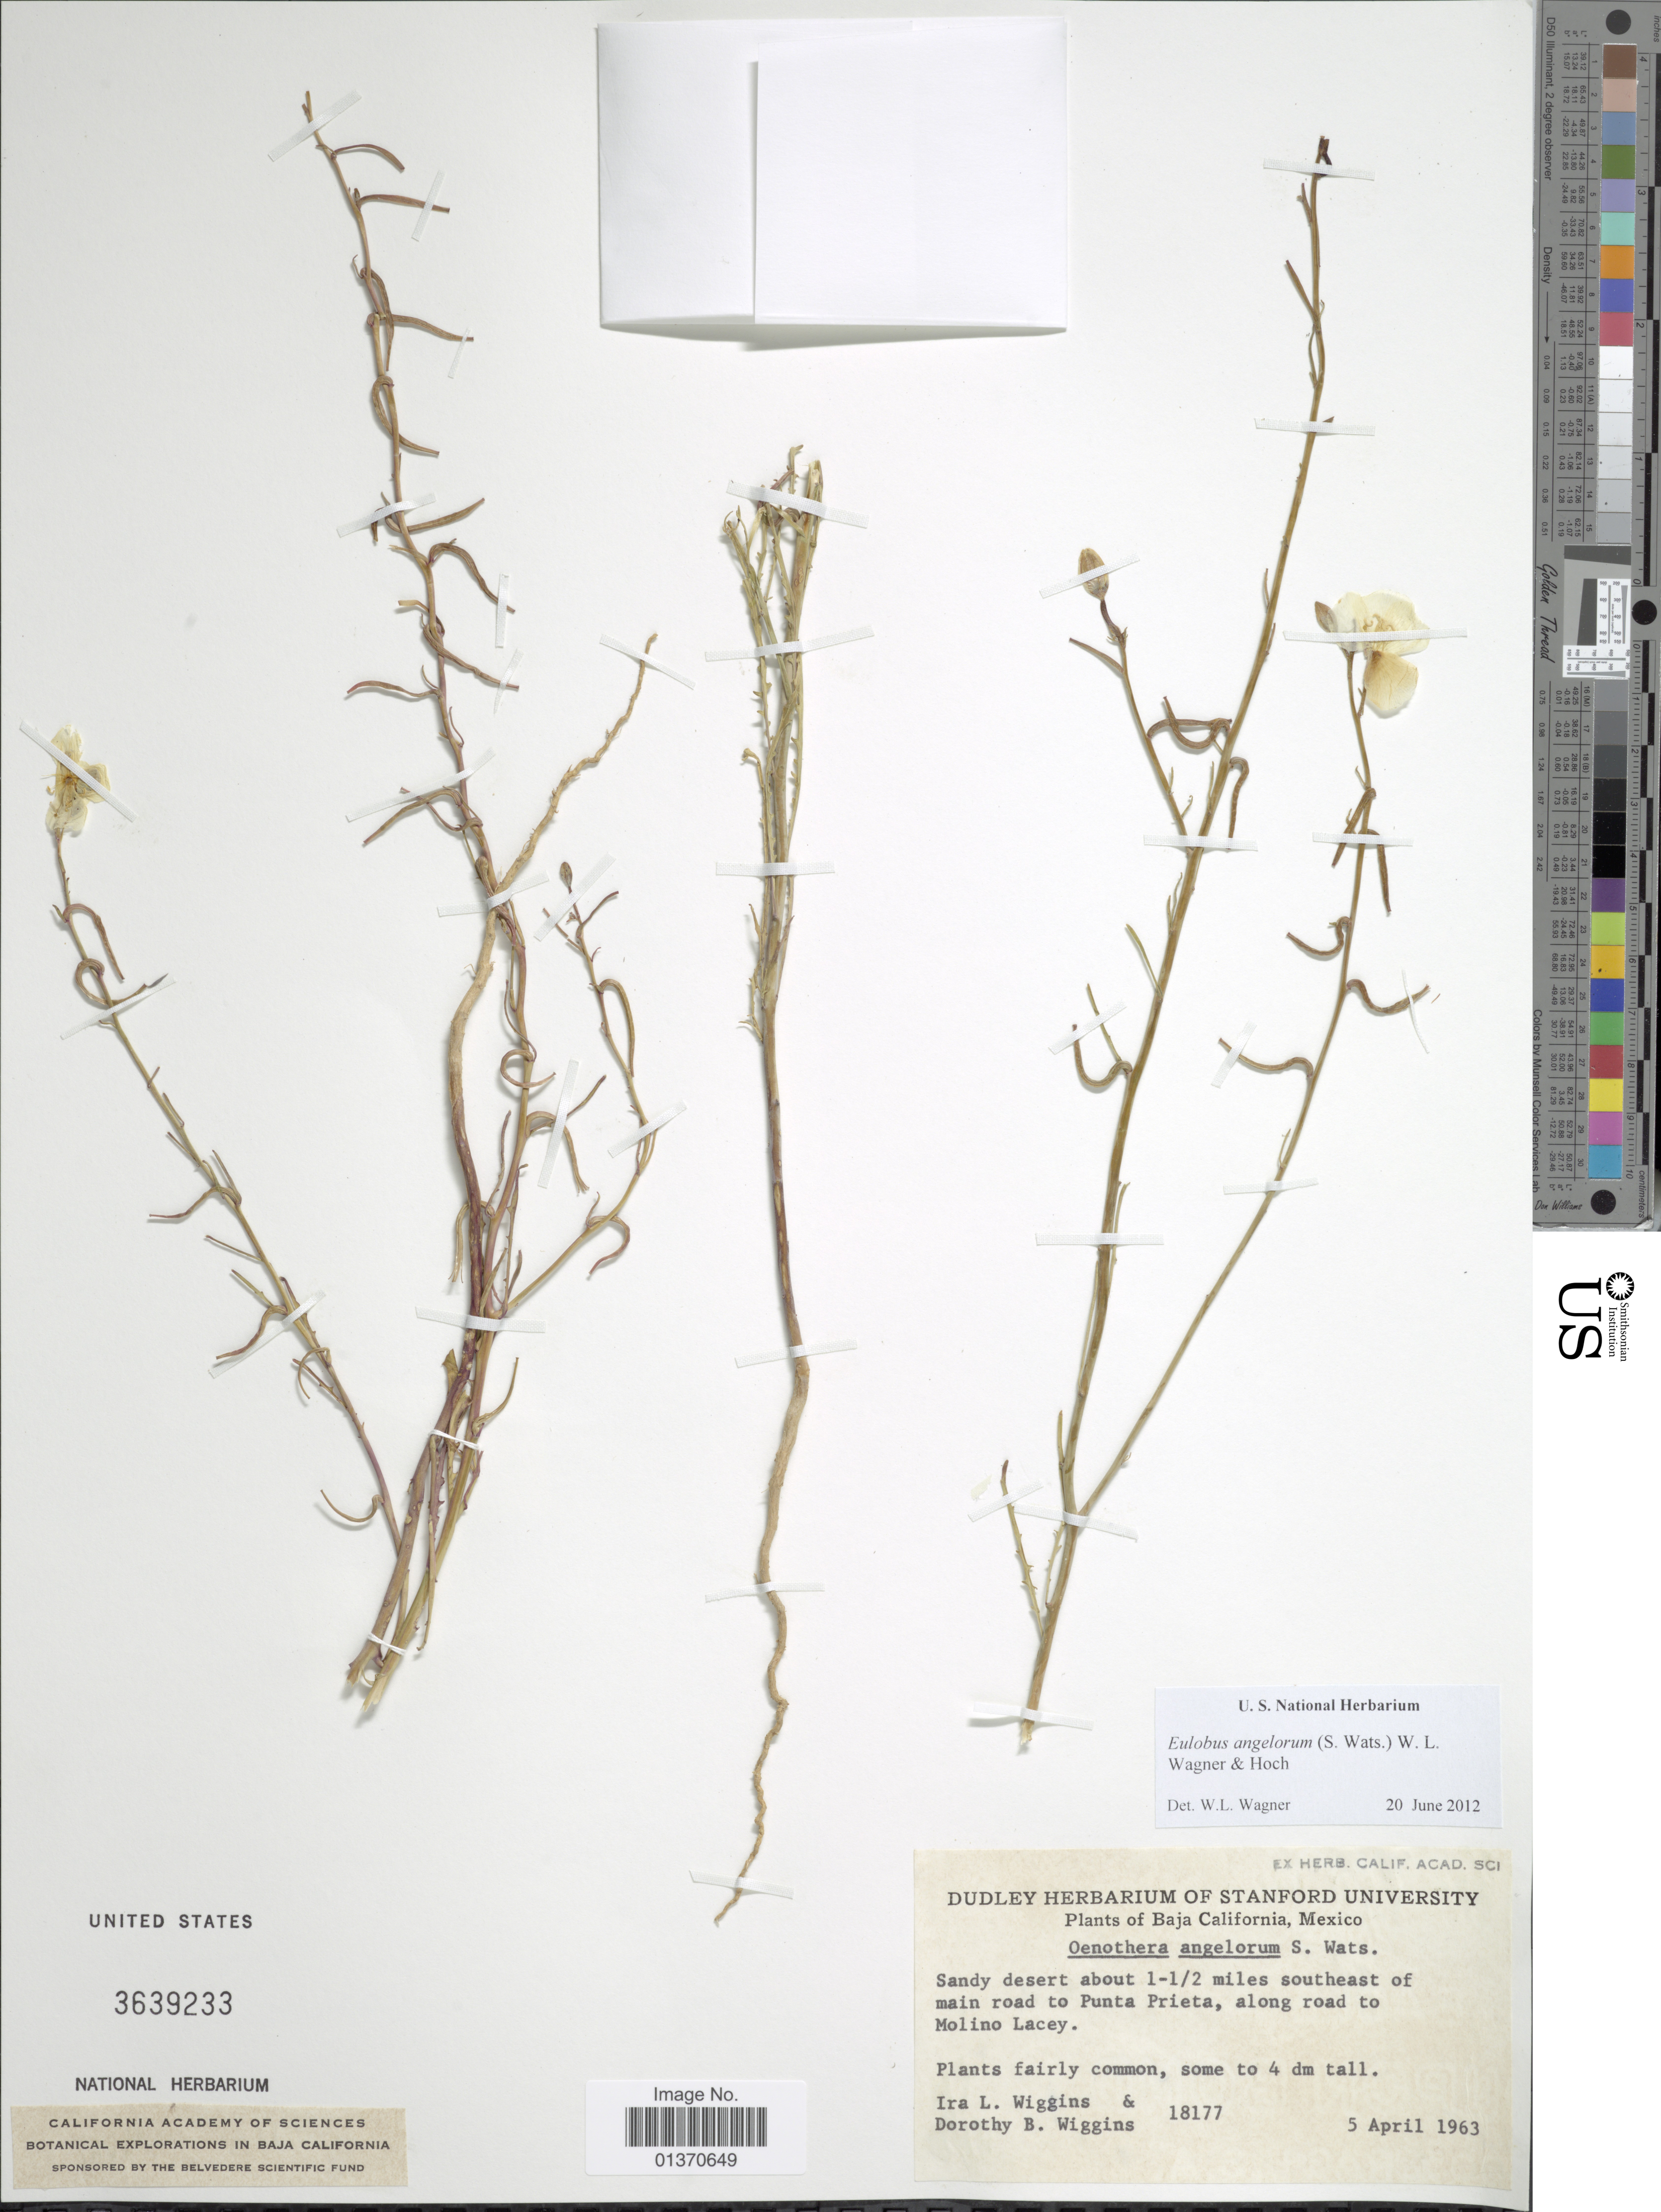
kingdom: Plantae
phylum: Tracheophyta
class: Magnoliopsida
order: Myrtales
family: Onagraceae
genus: Eulobus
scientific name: Eulobus angelorum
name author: (S. Watson) W.L. Wagner & Hoch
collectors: I. L. Wiggins & D. B. Wiggins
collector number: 18177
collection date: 1963-04-05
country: Mexico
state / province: Baja California Norte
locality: Sandy desert about 1-1/2 miles southeast of main road to Punta Prieta, along road to Molino Lacey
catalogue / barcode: US 3639233